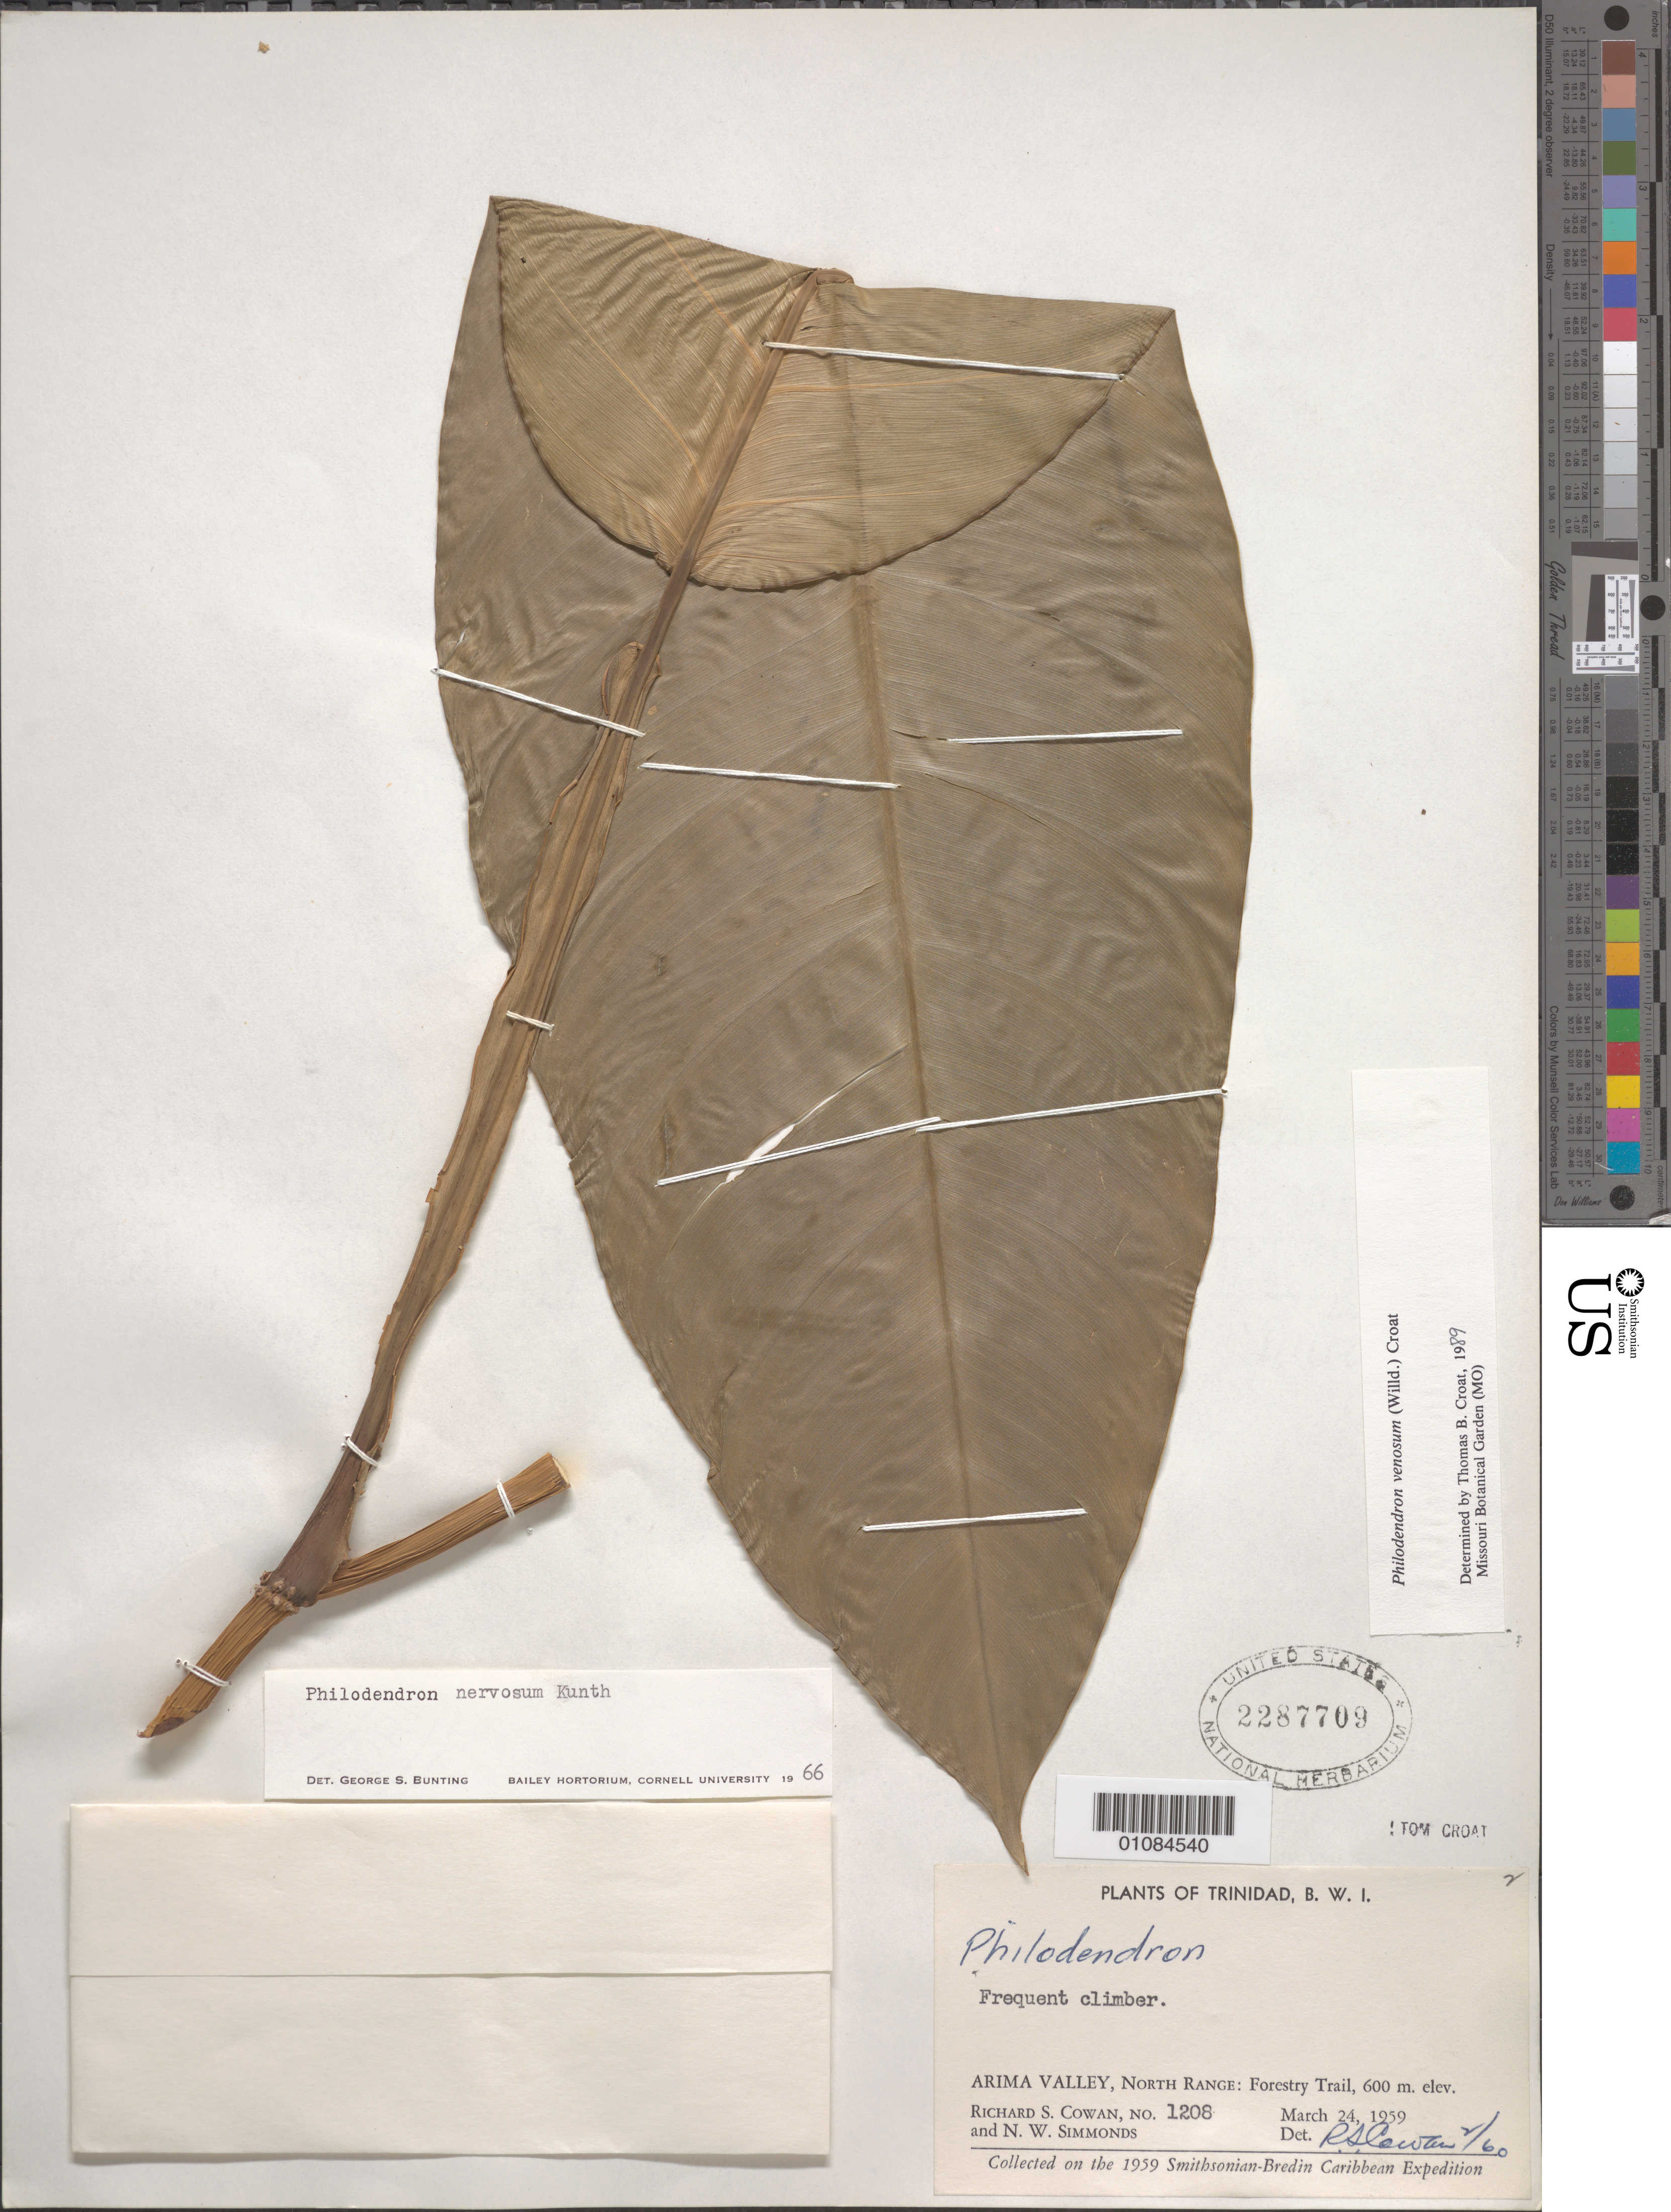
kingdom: Plantae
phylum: Tracheophyta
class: Liliopsida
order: Alismatales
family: Araceae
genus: Philodendron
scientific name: Philodendron venosum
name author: (Willd. ex Schult. & Schult. f.) Croat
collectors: R. S. Cowan & N. W. Simmonds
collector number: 1208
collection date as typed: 24 Mar 1959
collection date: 1959-03-24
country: Trinidad and Tobago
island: Trinidad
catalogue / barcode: US 2287709